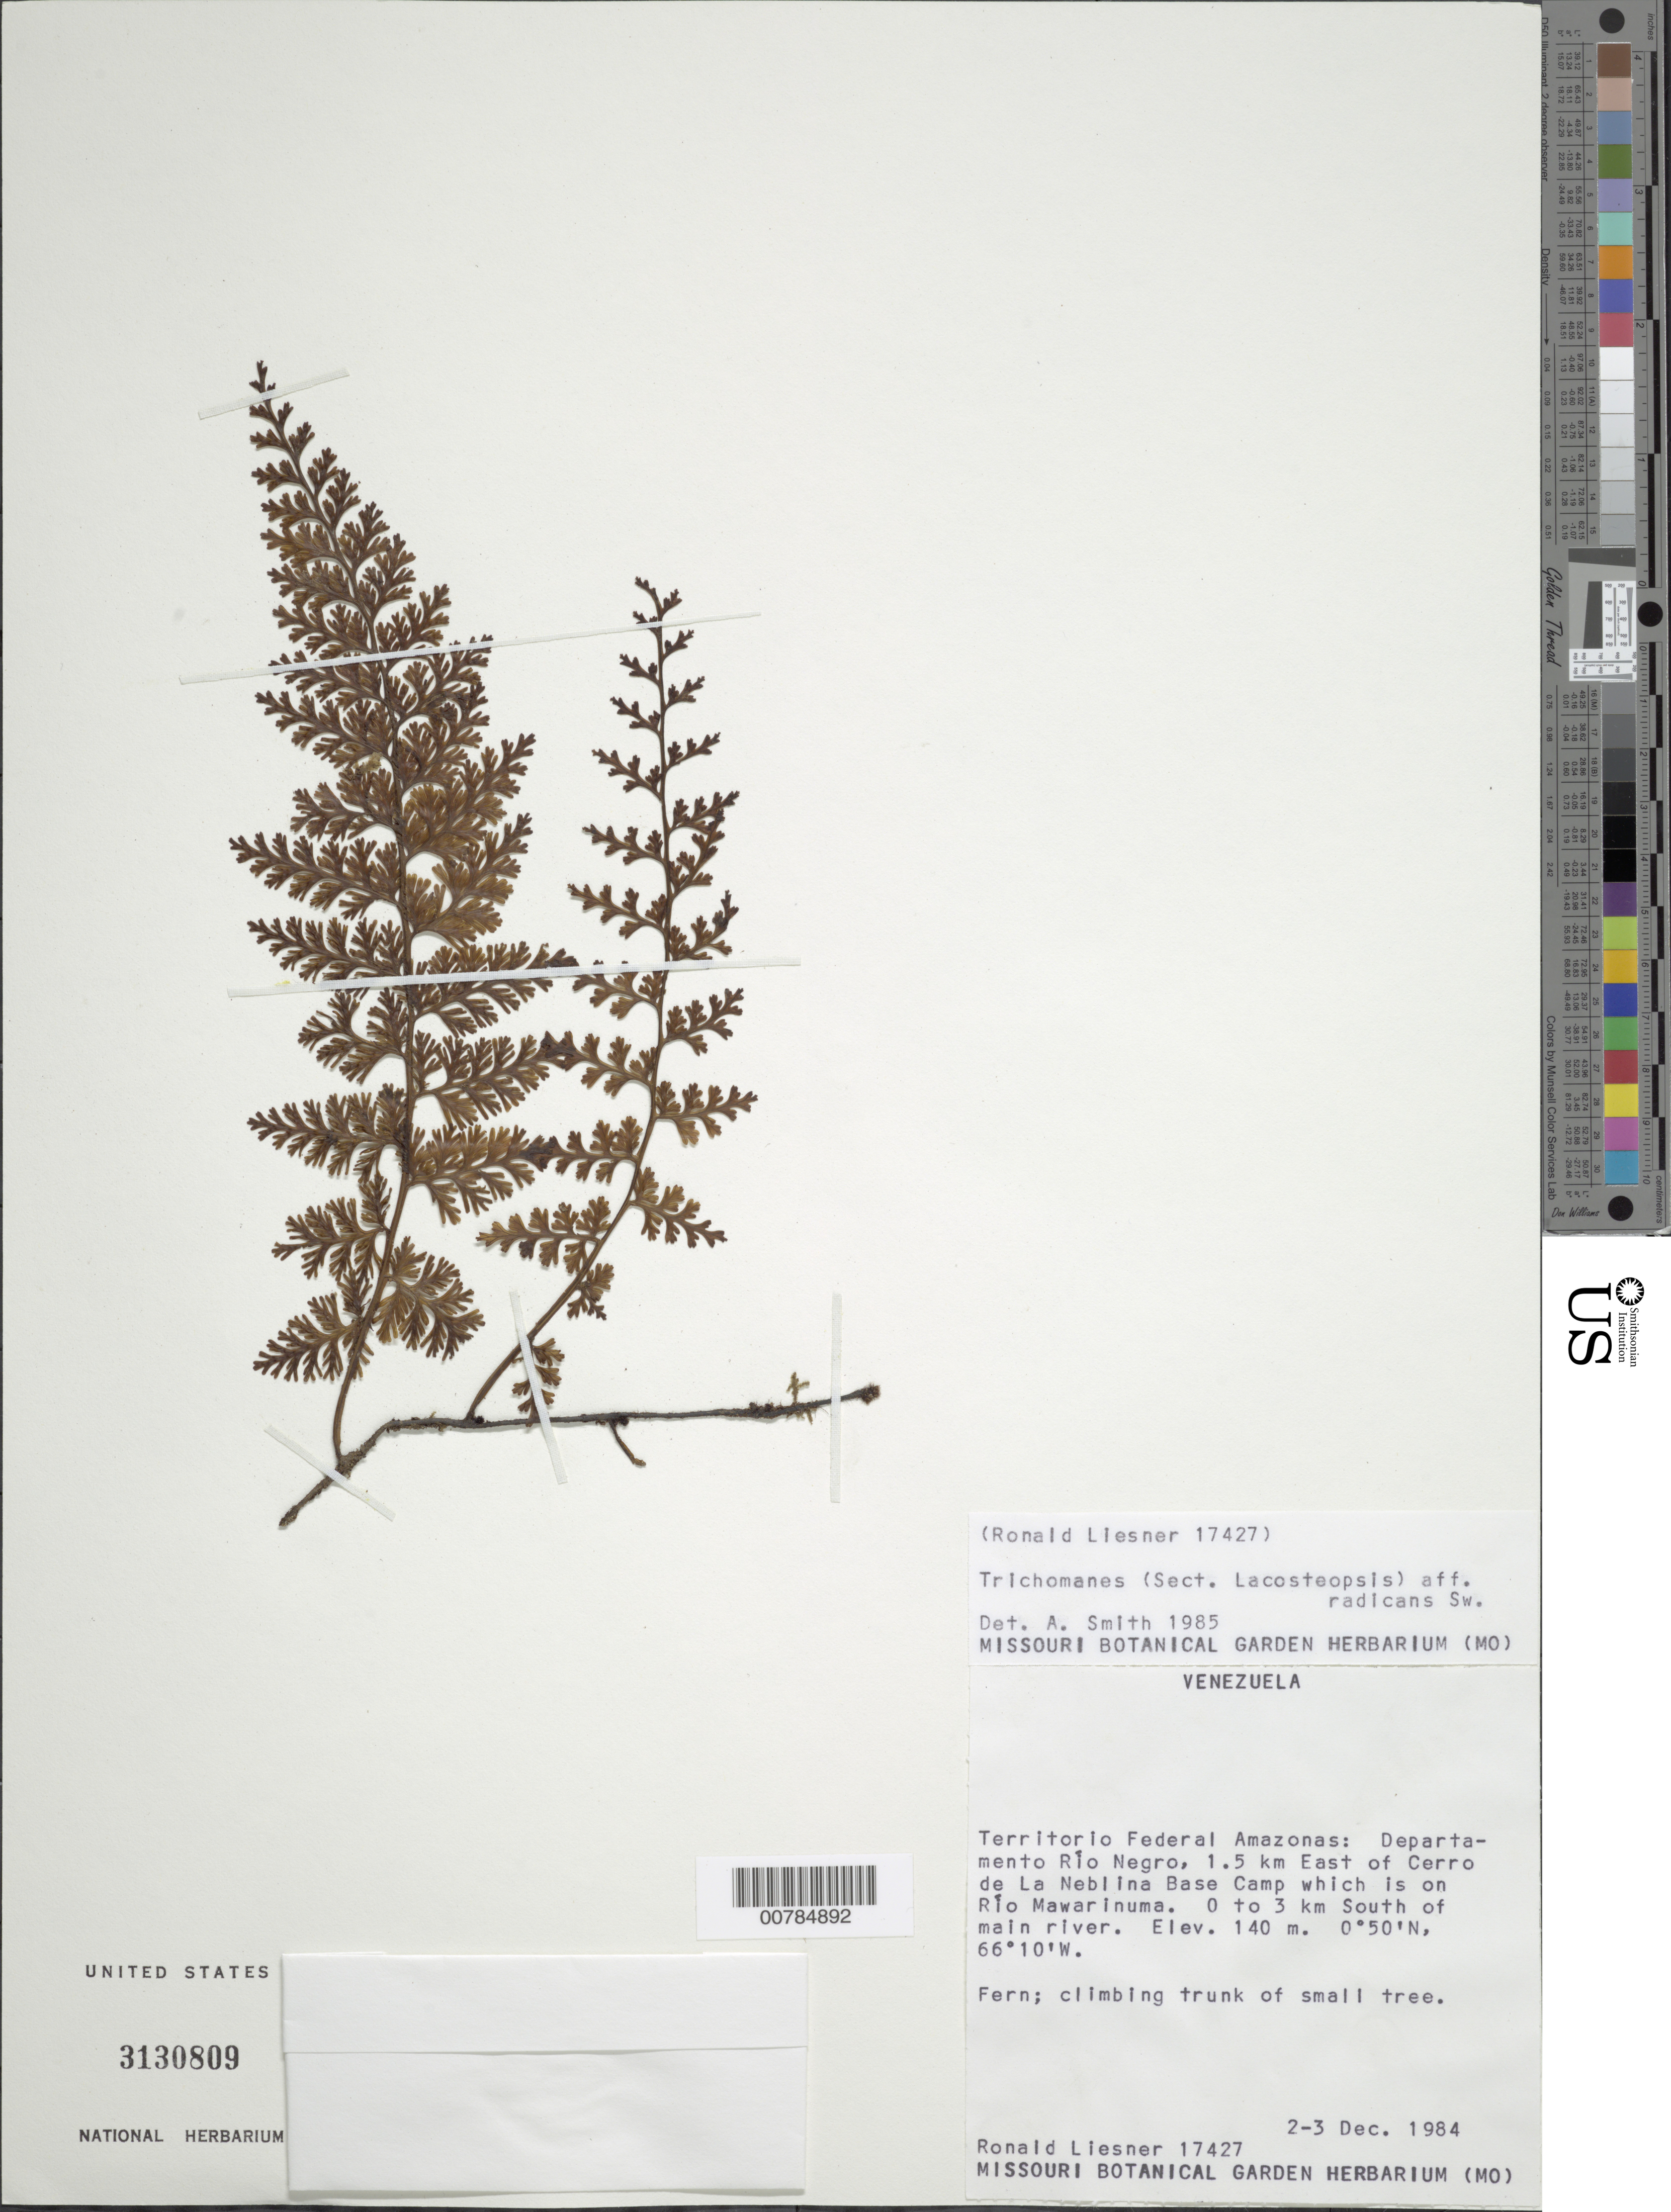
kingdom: Plantae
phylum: Tracheophyta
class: Polypodiopsida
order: Hymenophyllales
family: Hymenophyllaceae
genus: Vandenboschia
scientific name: Vandenboschia collariata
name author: (Bosch) Ebihara & K. Iwats.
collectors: R. L. Liesner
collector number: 17427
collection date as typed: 2-Dec-84 to 3-Dec-84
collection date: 1984-12-02/1984-12-03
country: Venezuela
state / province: Amazonas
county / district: Río Negro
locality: Río Mawarinuma, 1.5 km E of Cerro de La Neblina Base Camp, 0-3 km S of main river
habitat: Climbing trunk of small tree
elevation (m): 140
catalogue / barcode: US 3130809